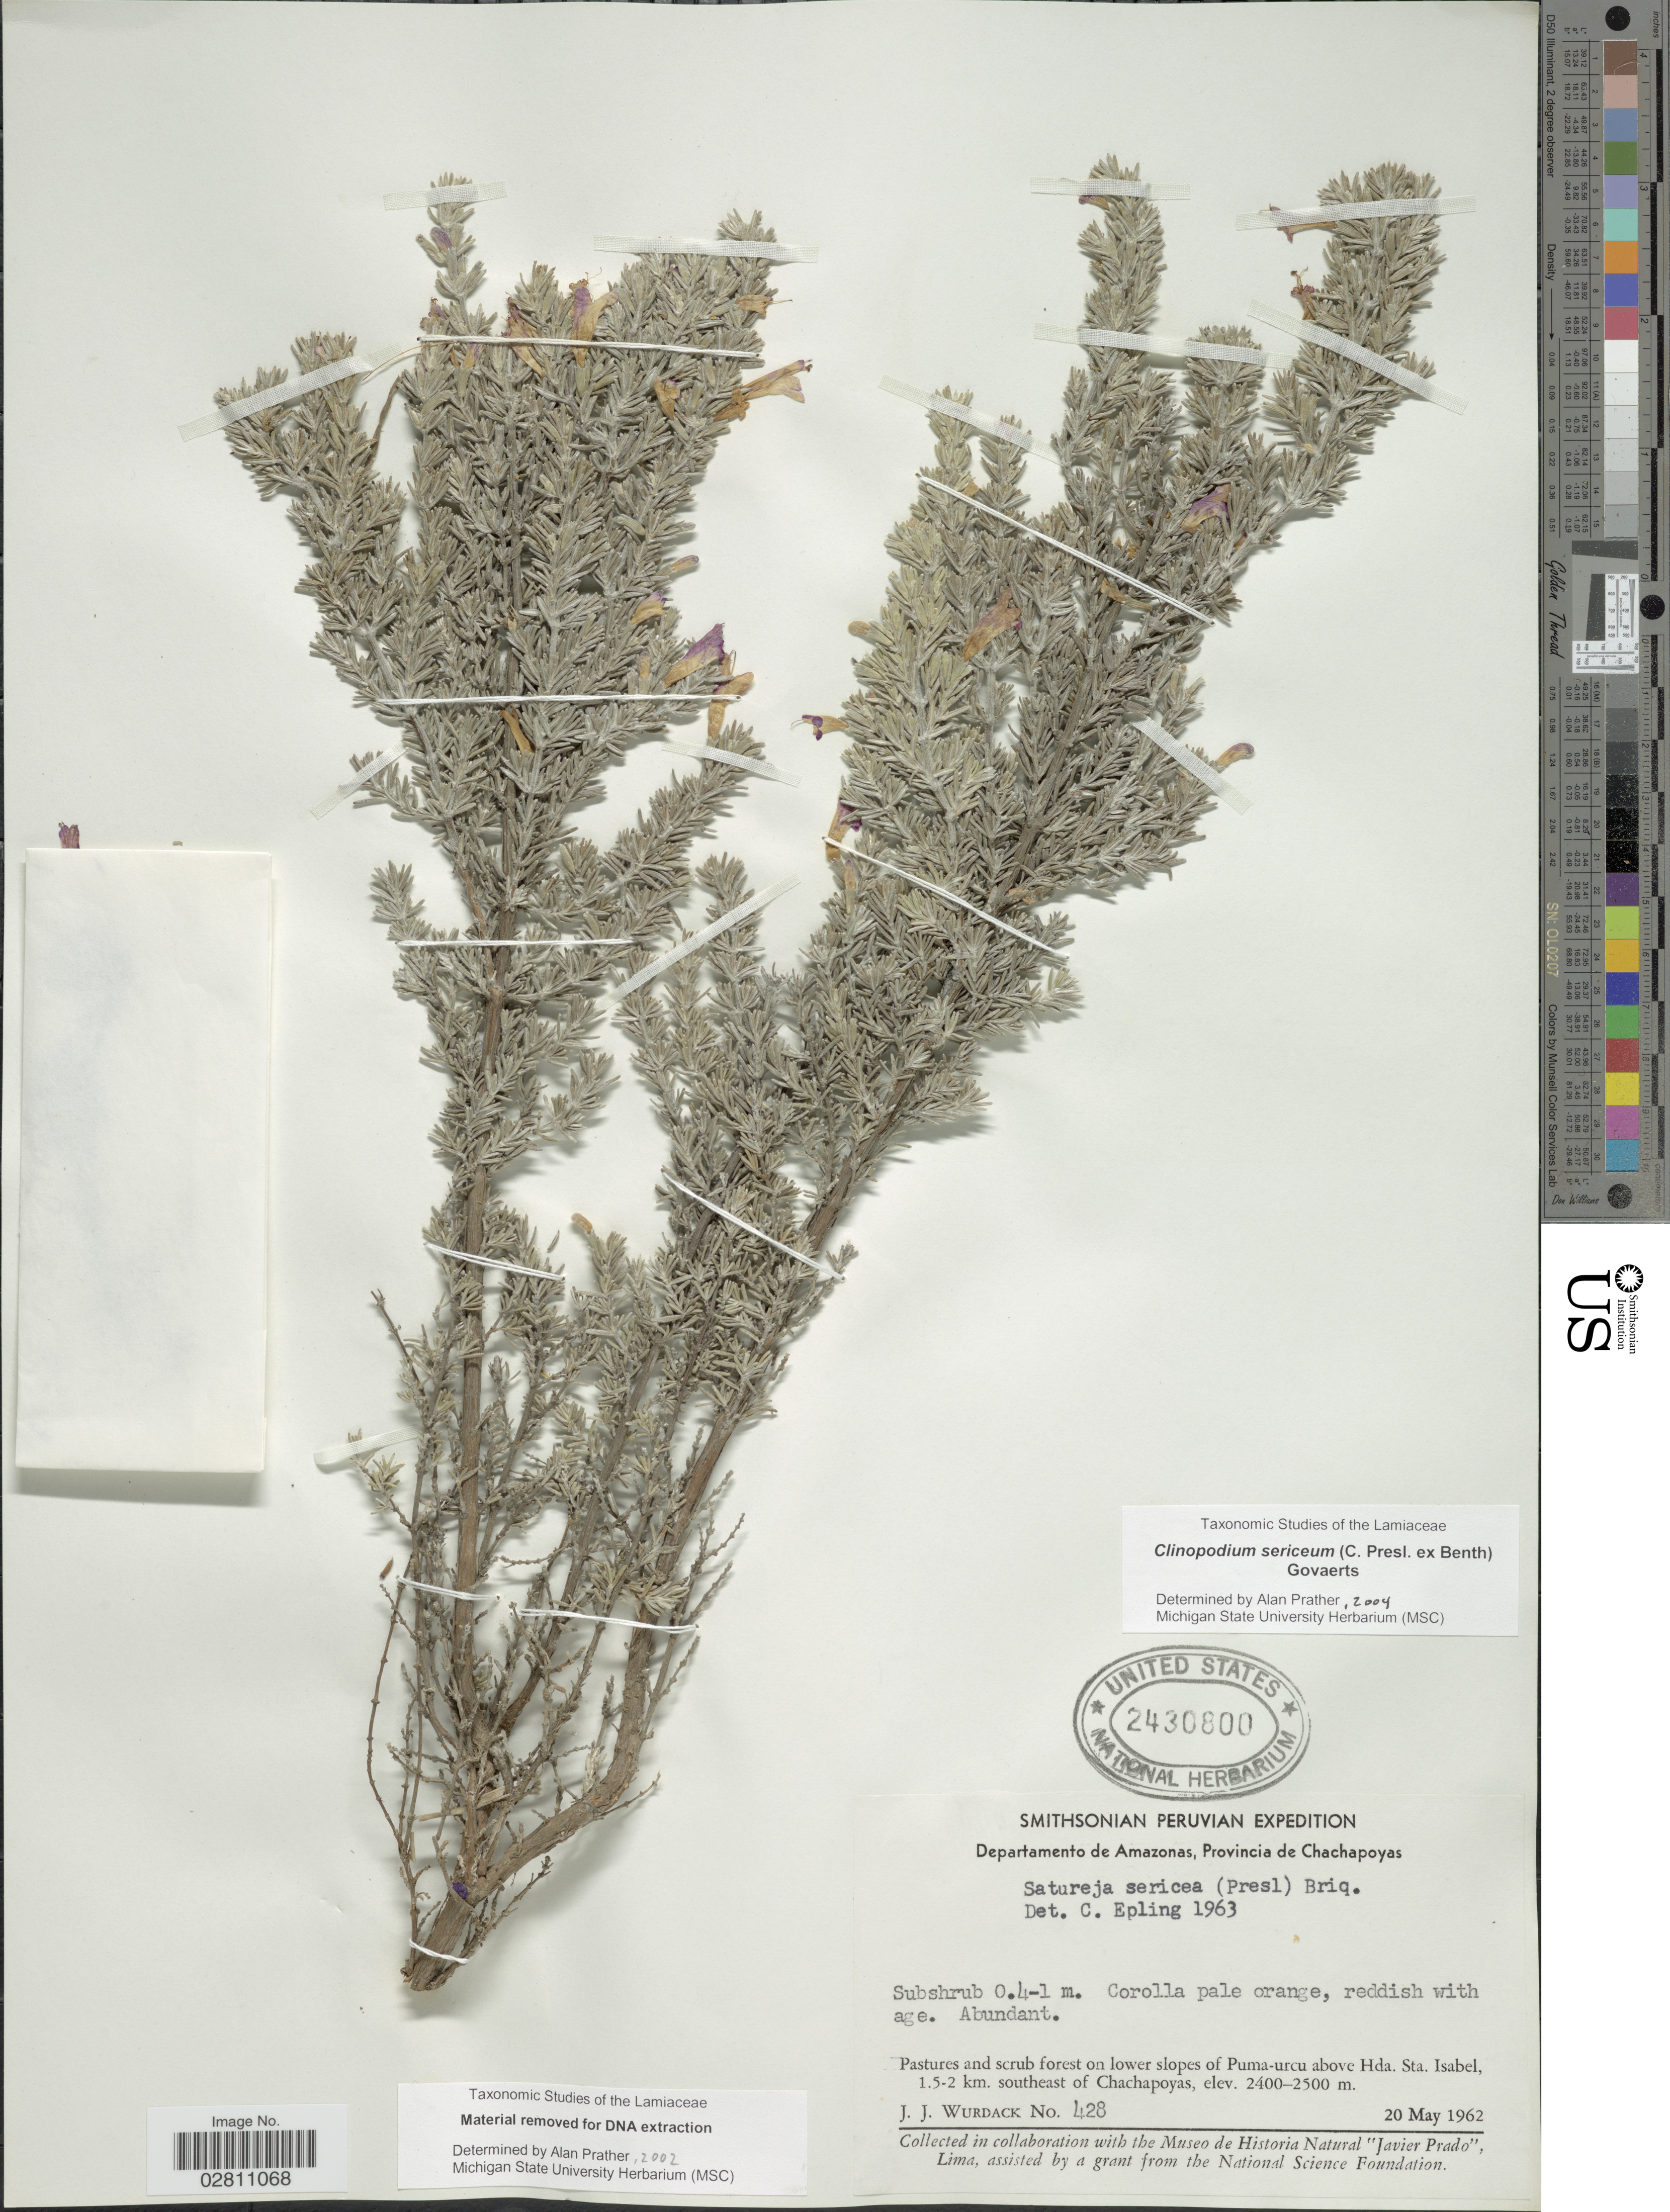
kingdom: Plantae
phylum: Tracheophyta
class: Magnoliopsida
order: Lamiales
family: Lamiaceae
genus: Clinopodium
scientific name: Clinopodium sericeum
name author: (C. Presl ex Benth.) Govaerts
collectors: J. J. Wurdack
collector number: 428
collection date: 1962-05-20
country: Peru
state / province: Amazonas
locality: Departamento de Amazonas, Provincia de Chachapoyas, Pastures and scrub forest on lower slopes of Puma-urcu above Hda. Sta. Isabel, 1.5-2km. southeast of Chachapoyas.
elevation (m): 2400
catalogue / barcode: US 2430800